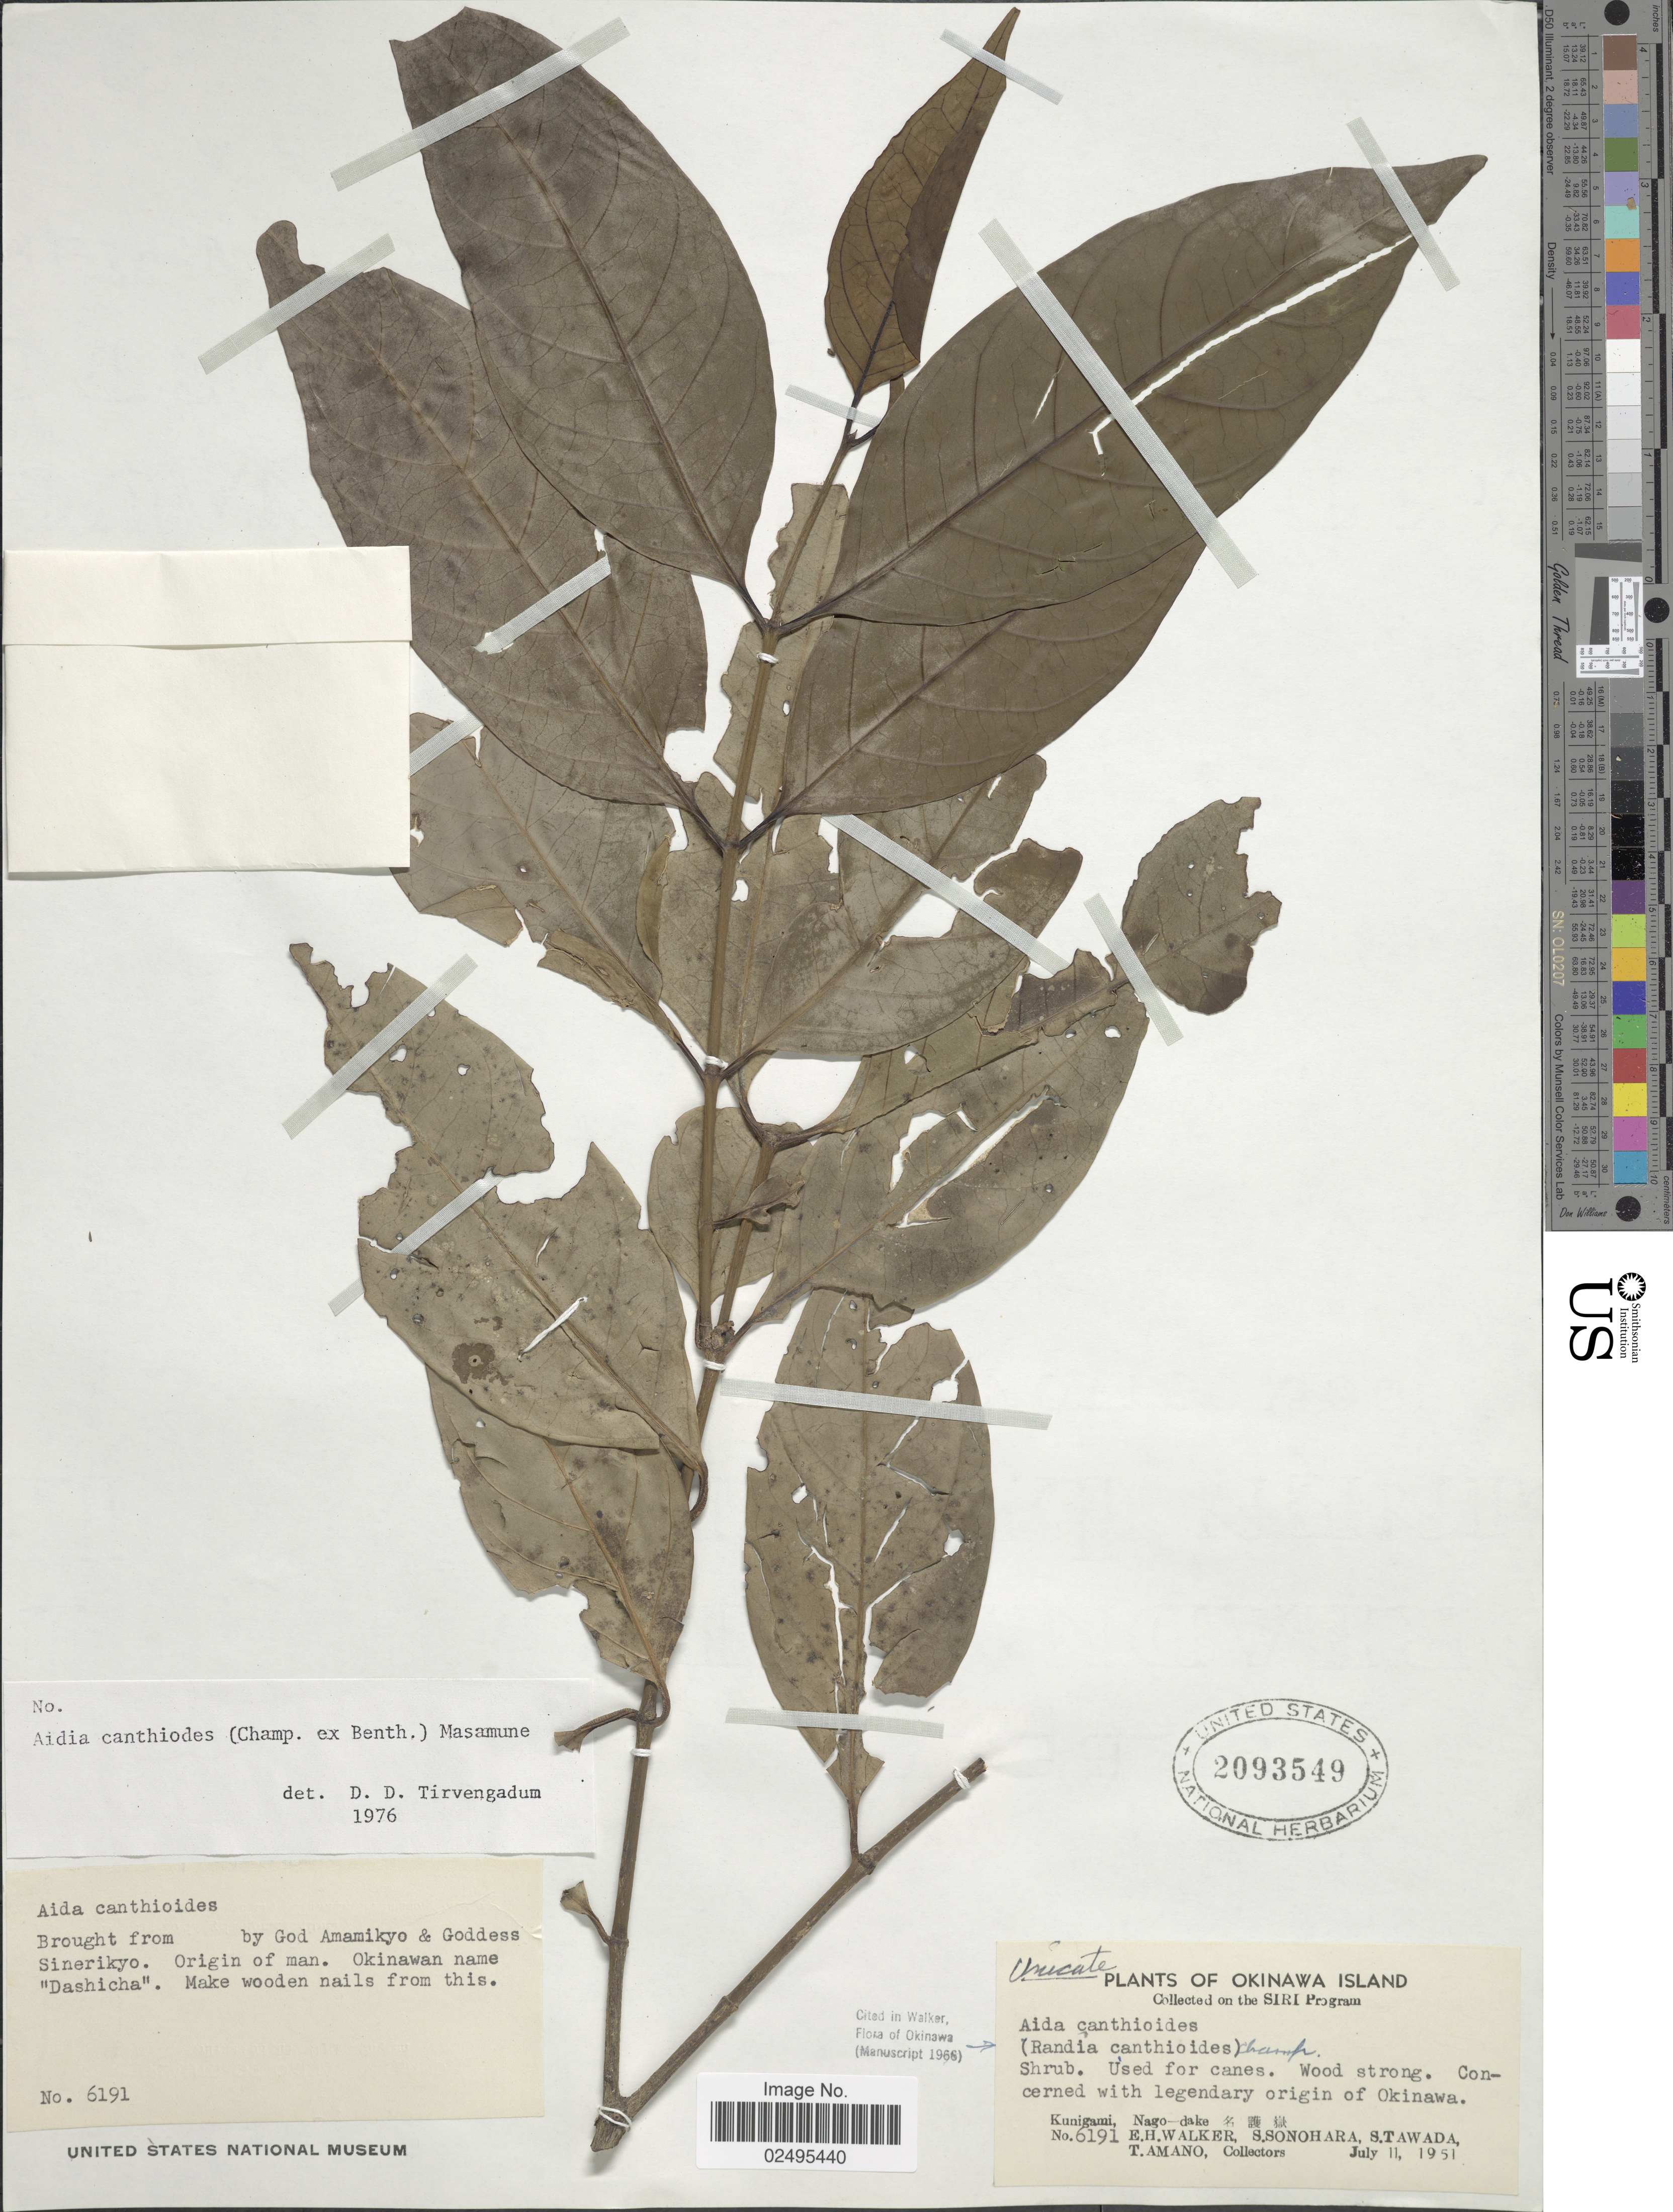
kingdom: Plantae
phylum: Tracheophyta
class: Magnoliopsida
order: Gentianales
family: Rubiaceae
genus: Aidia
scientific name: Aidia canthioides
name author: (Champ. ex Benth.) Masam.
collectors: E. H. Walker, S. Sonohara, S. Tawada & T. Amano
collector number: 6191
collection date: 1951-07-11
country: Japan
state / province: Okinawa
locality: Okinawa Island, Kunigami, Nago-dake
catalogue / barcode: US 2093549